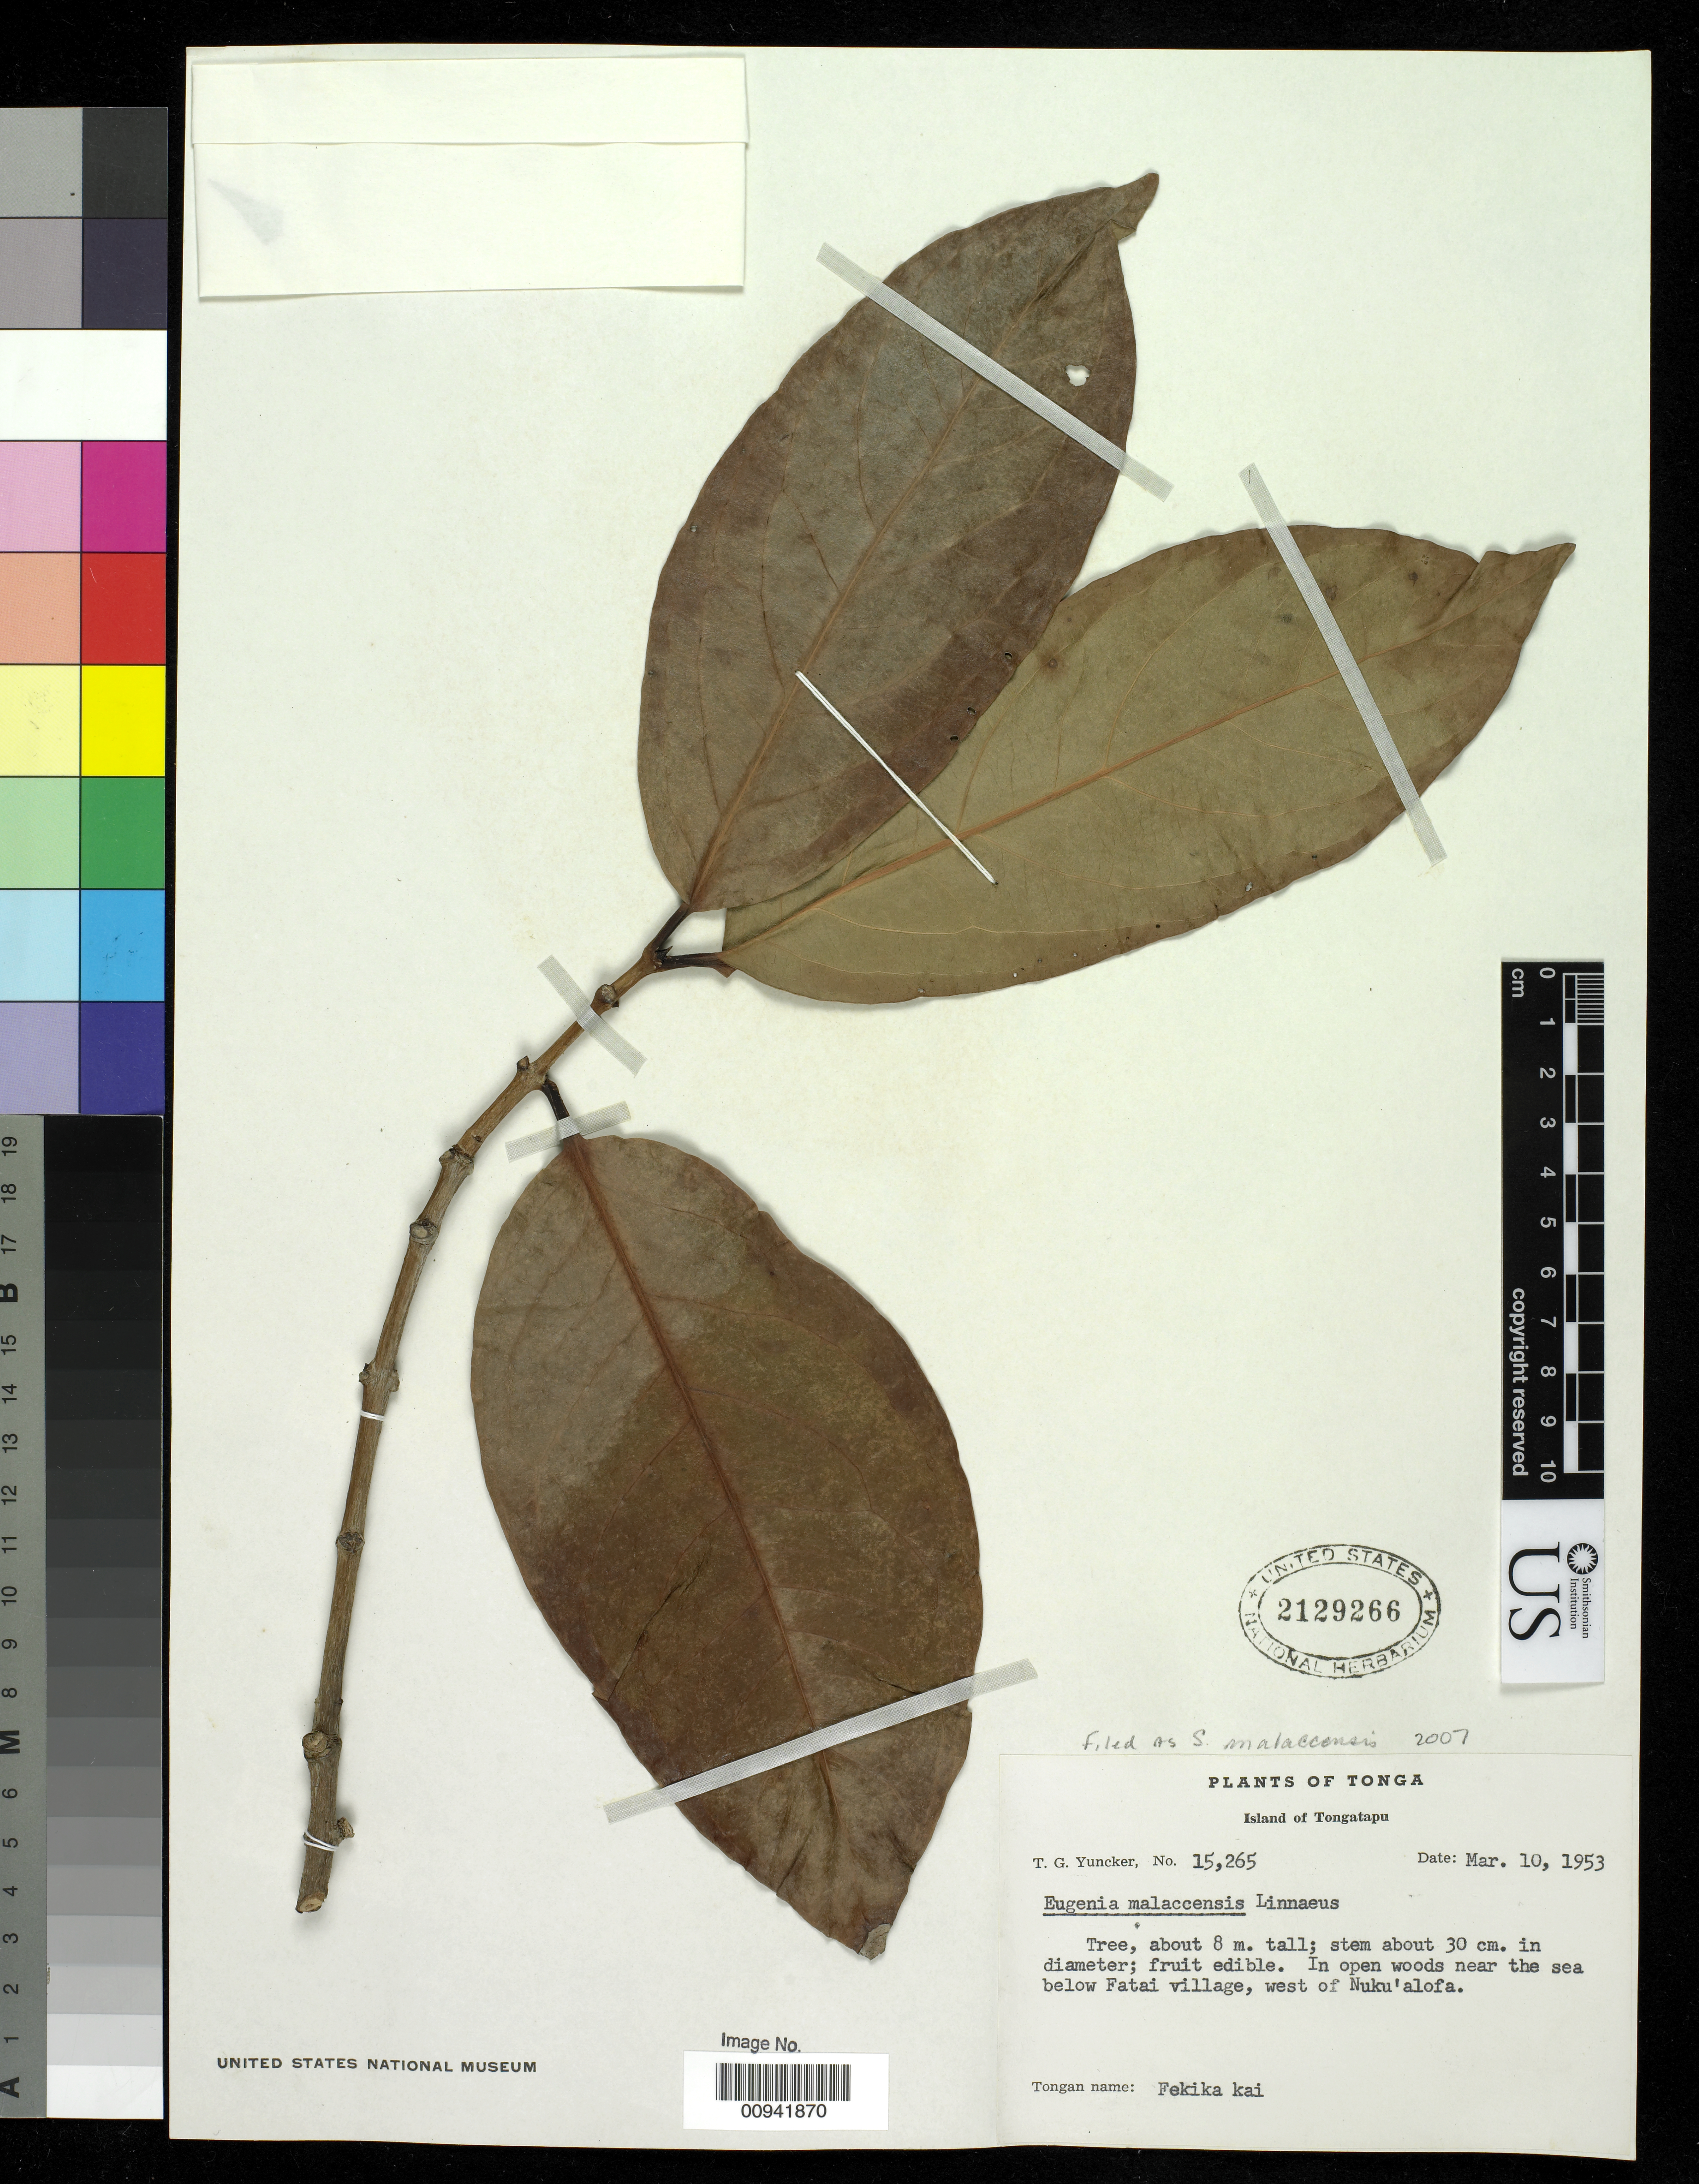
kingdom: Plantae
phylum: Tracheophyta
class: Magnoliopsida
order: Myrtales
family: Myrtaceae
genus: Syzygium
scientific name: Syzygium malaccense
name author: (L.) Merr. & L.M. Perry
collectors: T. G. Yuncker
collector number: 15265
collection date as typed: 10 Mar 1953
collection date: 1953-03-10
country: Tonga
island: Tongatapu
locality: below Fatai village, west of Nuku'alofa.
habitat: In open woods near the sea.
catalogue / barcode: US 2129266